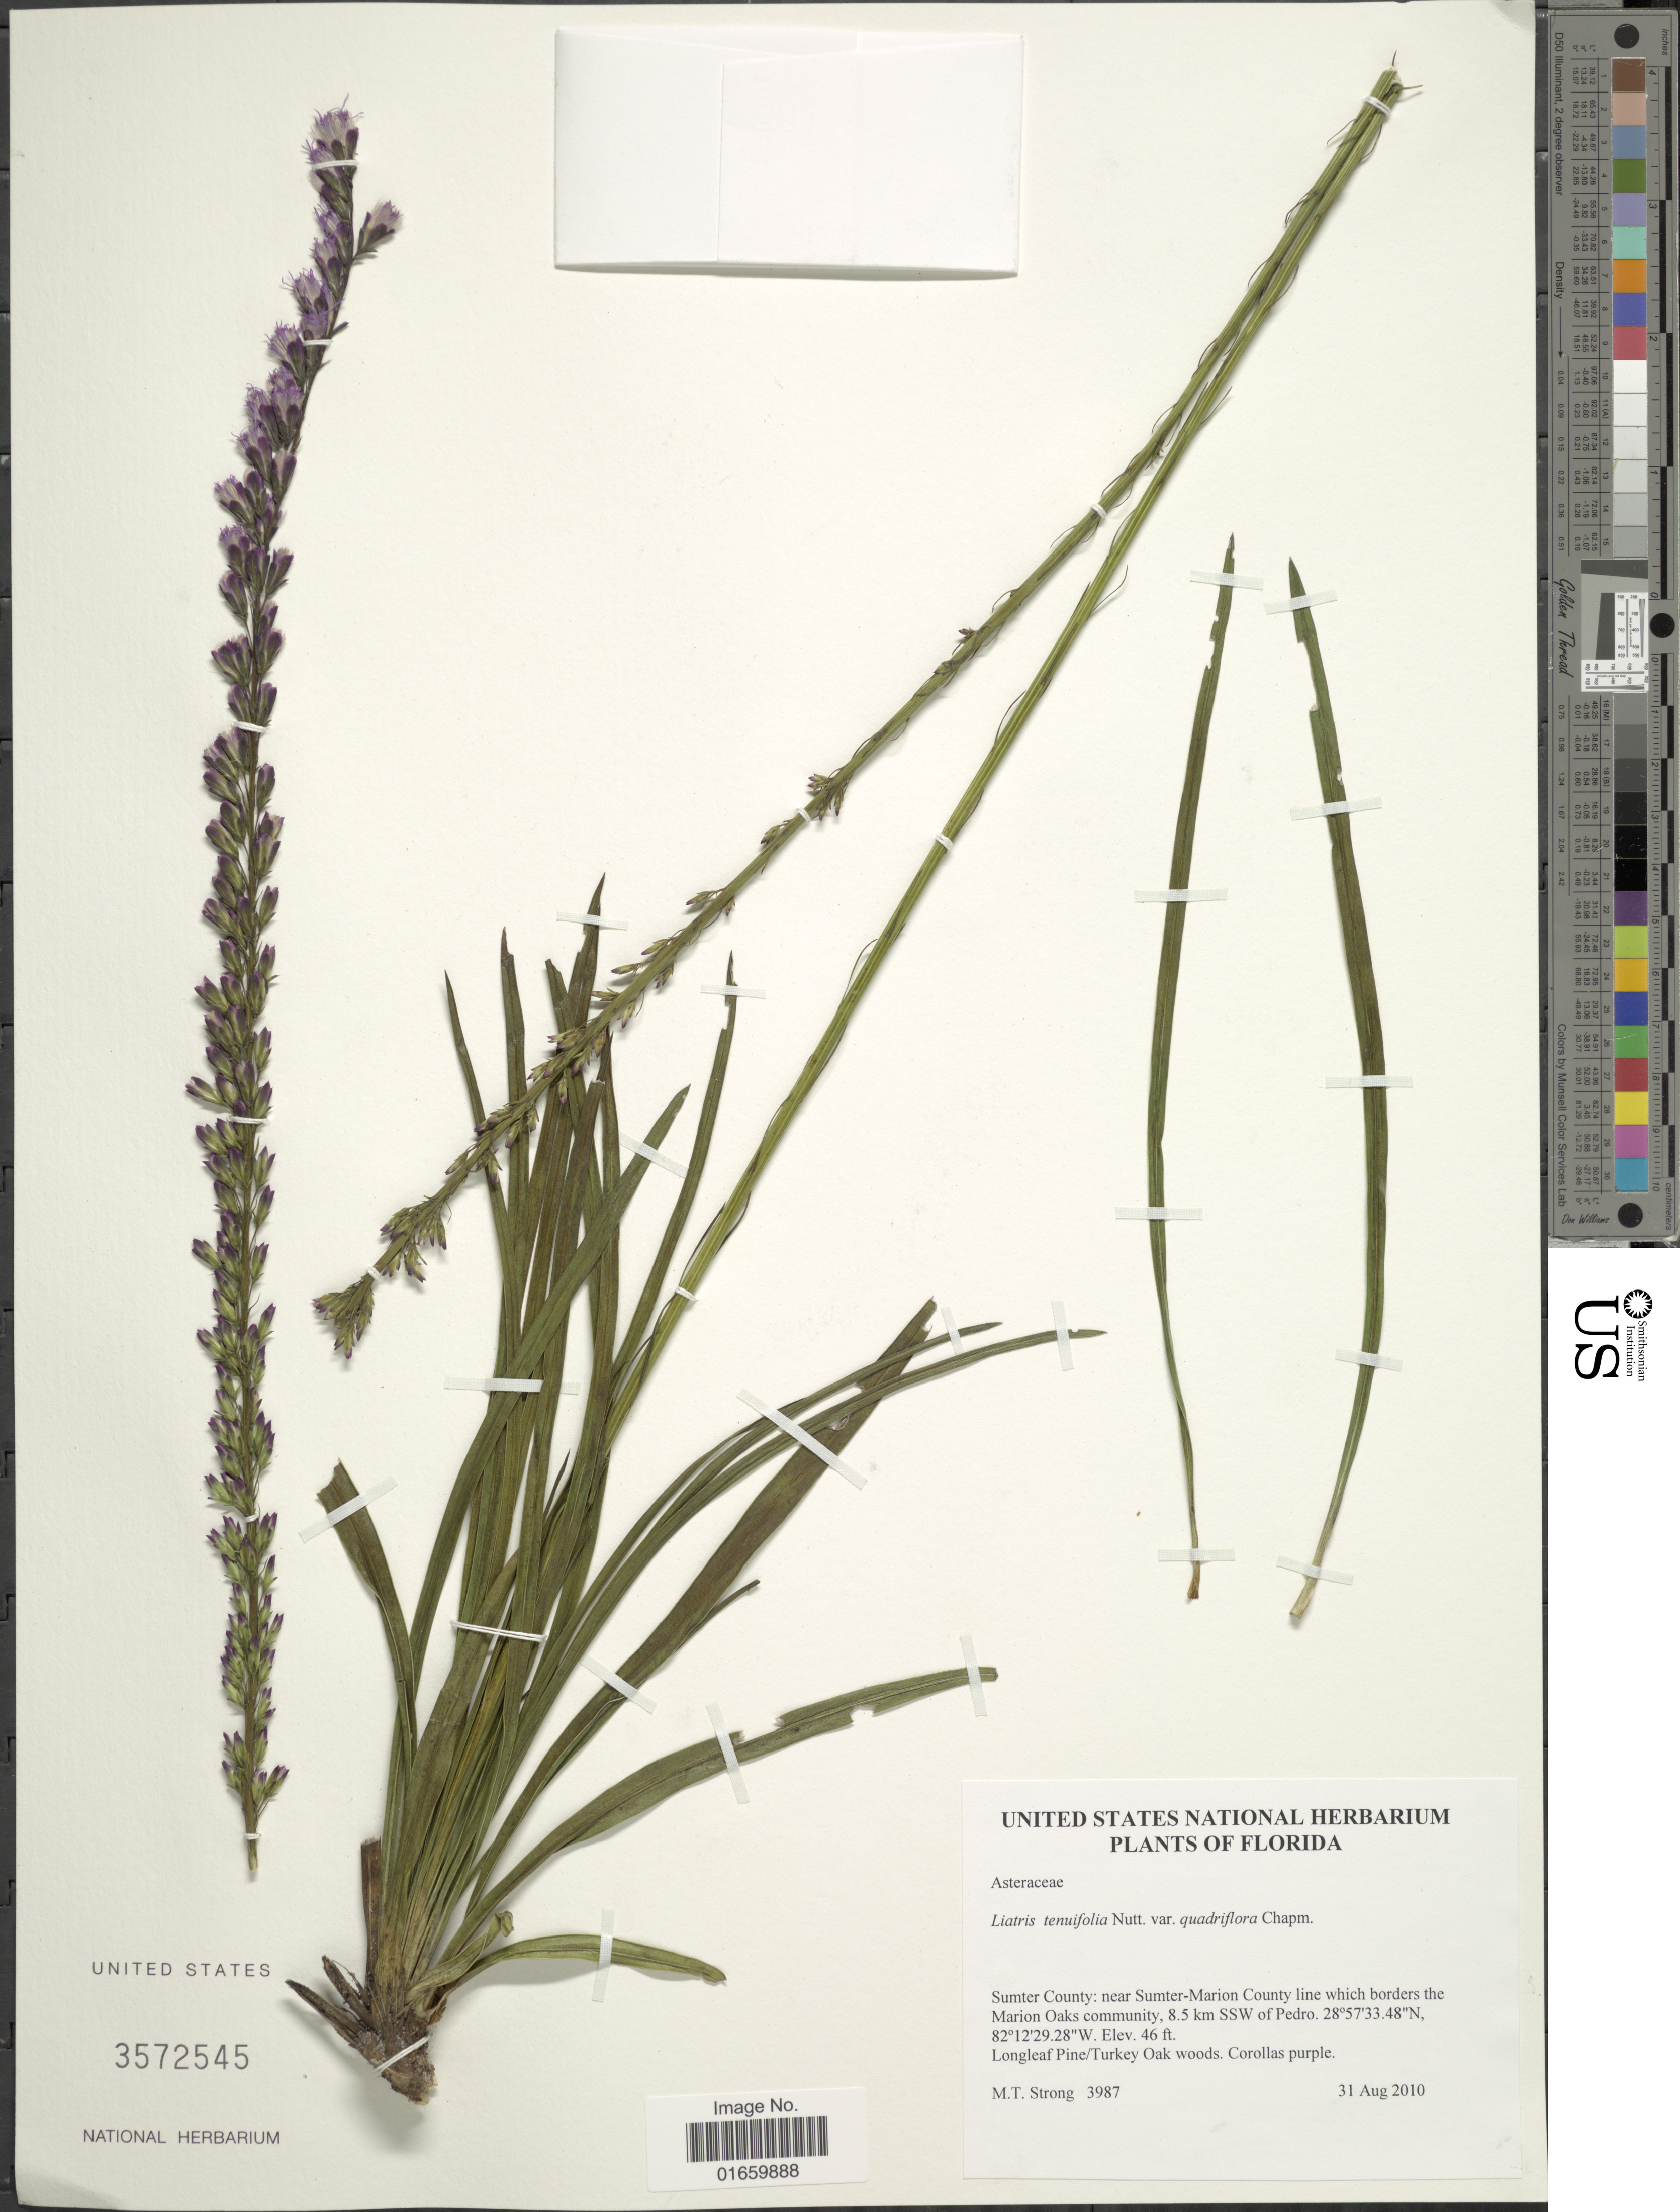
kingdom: Plantae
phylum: Tracheophyta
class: Magnoliopsida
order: Asterales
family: Asteraceae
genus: Liatris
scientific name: Liatris tenuifolia var. quadriflora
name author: Chapm.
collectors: M. T. Strong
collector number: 3987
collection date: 2010-08-31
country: United States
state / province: Florida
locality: Summer County: near Sumter-Marion County line which borders the Marion Oaks community, 8.5 km SSW of Pedro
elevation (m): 14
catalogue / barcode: US 3572545